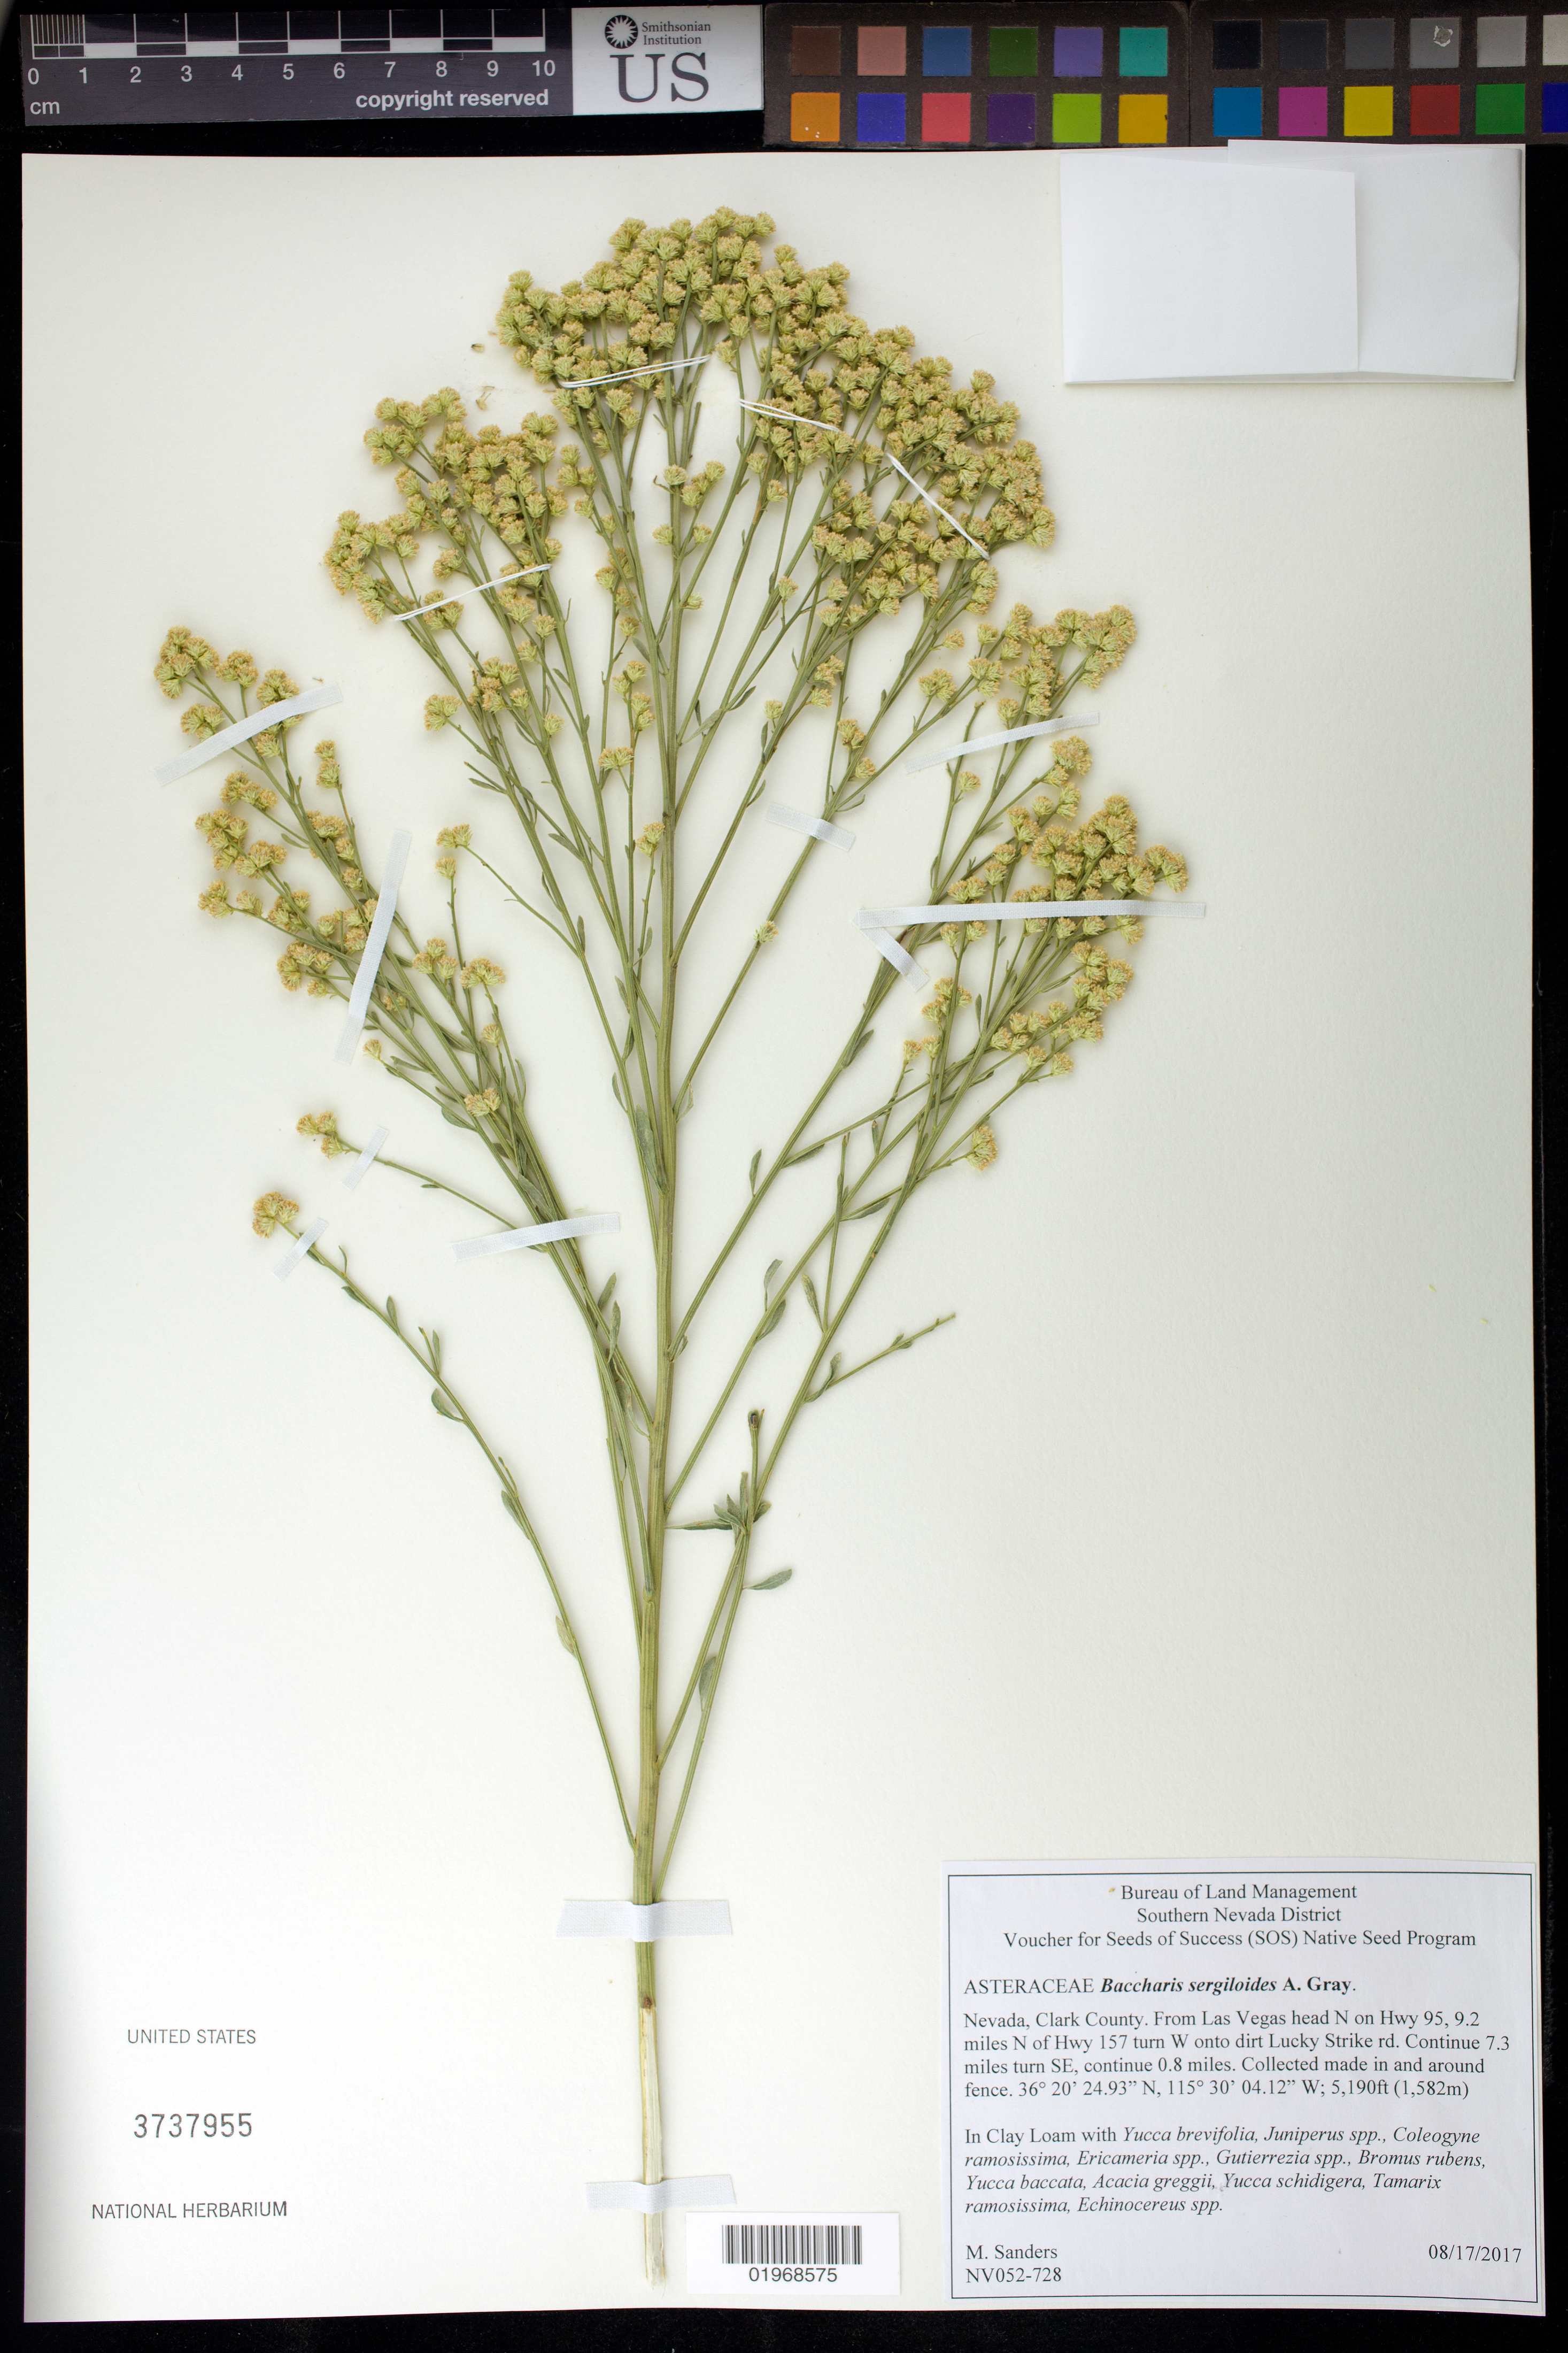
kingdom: Plantae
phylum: Tracheophyta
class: Magnoliopsida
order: Asterales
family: Asteraceae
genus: Baccharis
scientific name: Baccharis sergiloides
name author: A. Gray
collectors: M. Sanders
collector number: NV052-728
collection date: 2017-08-17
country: United States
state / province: Nevada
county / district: Clark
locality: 7.3 miles on Lucky Strike rd.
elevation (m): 1582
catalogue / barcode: US 3737955